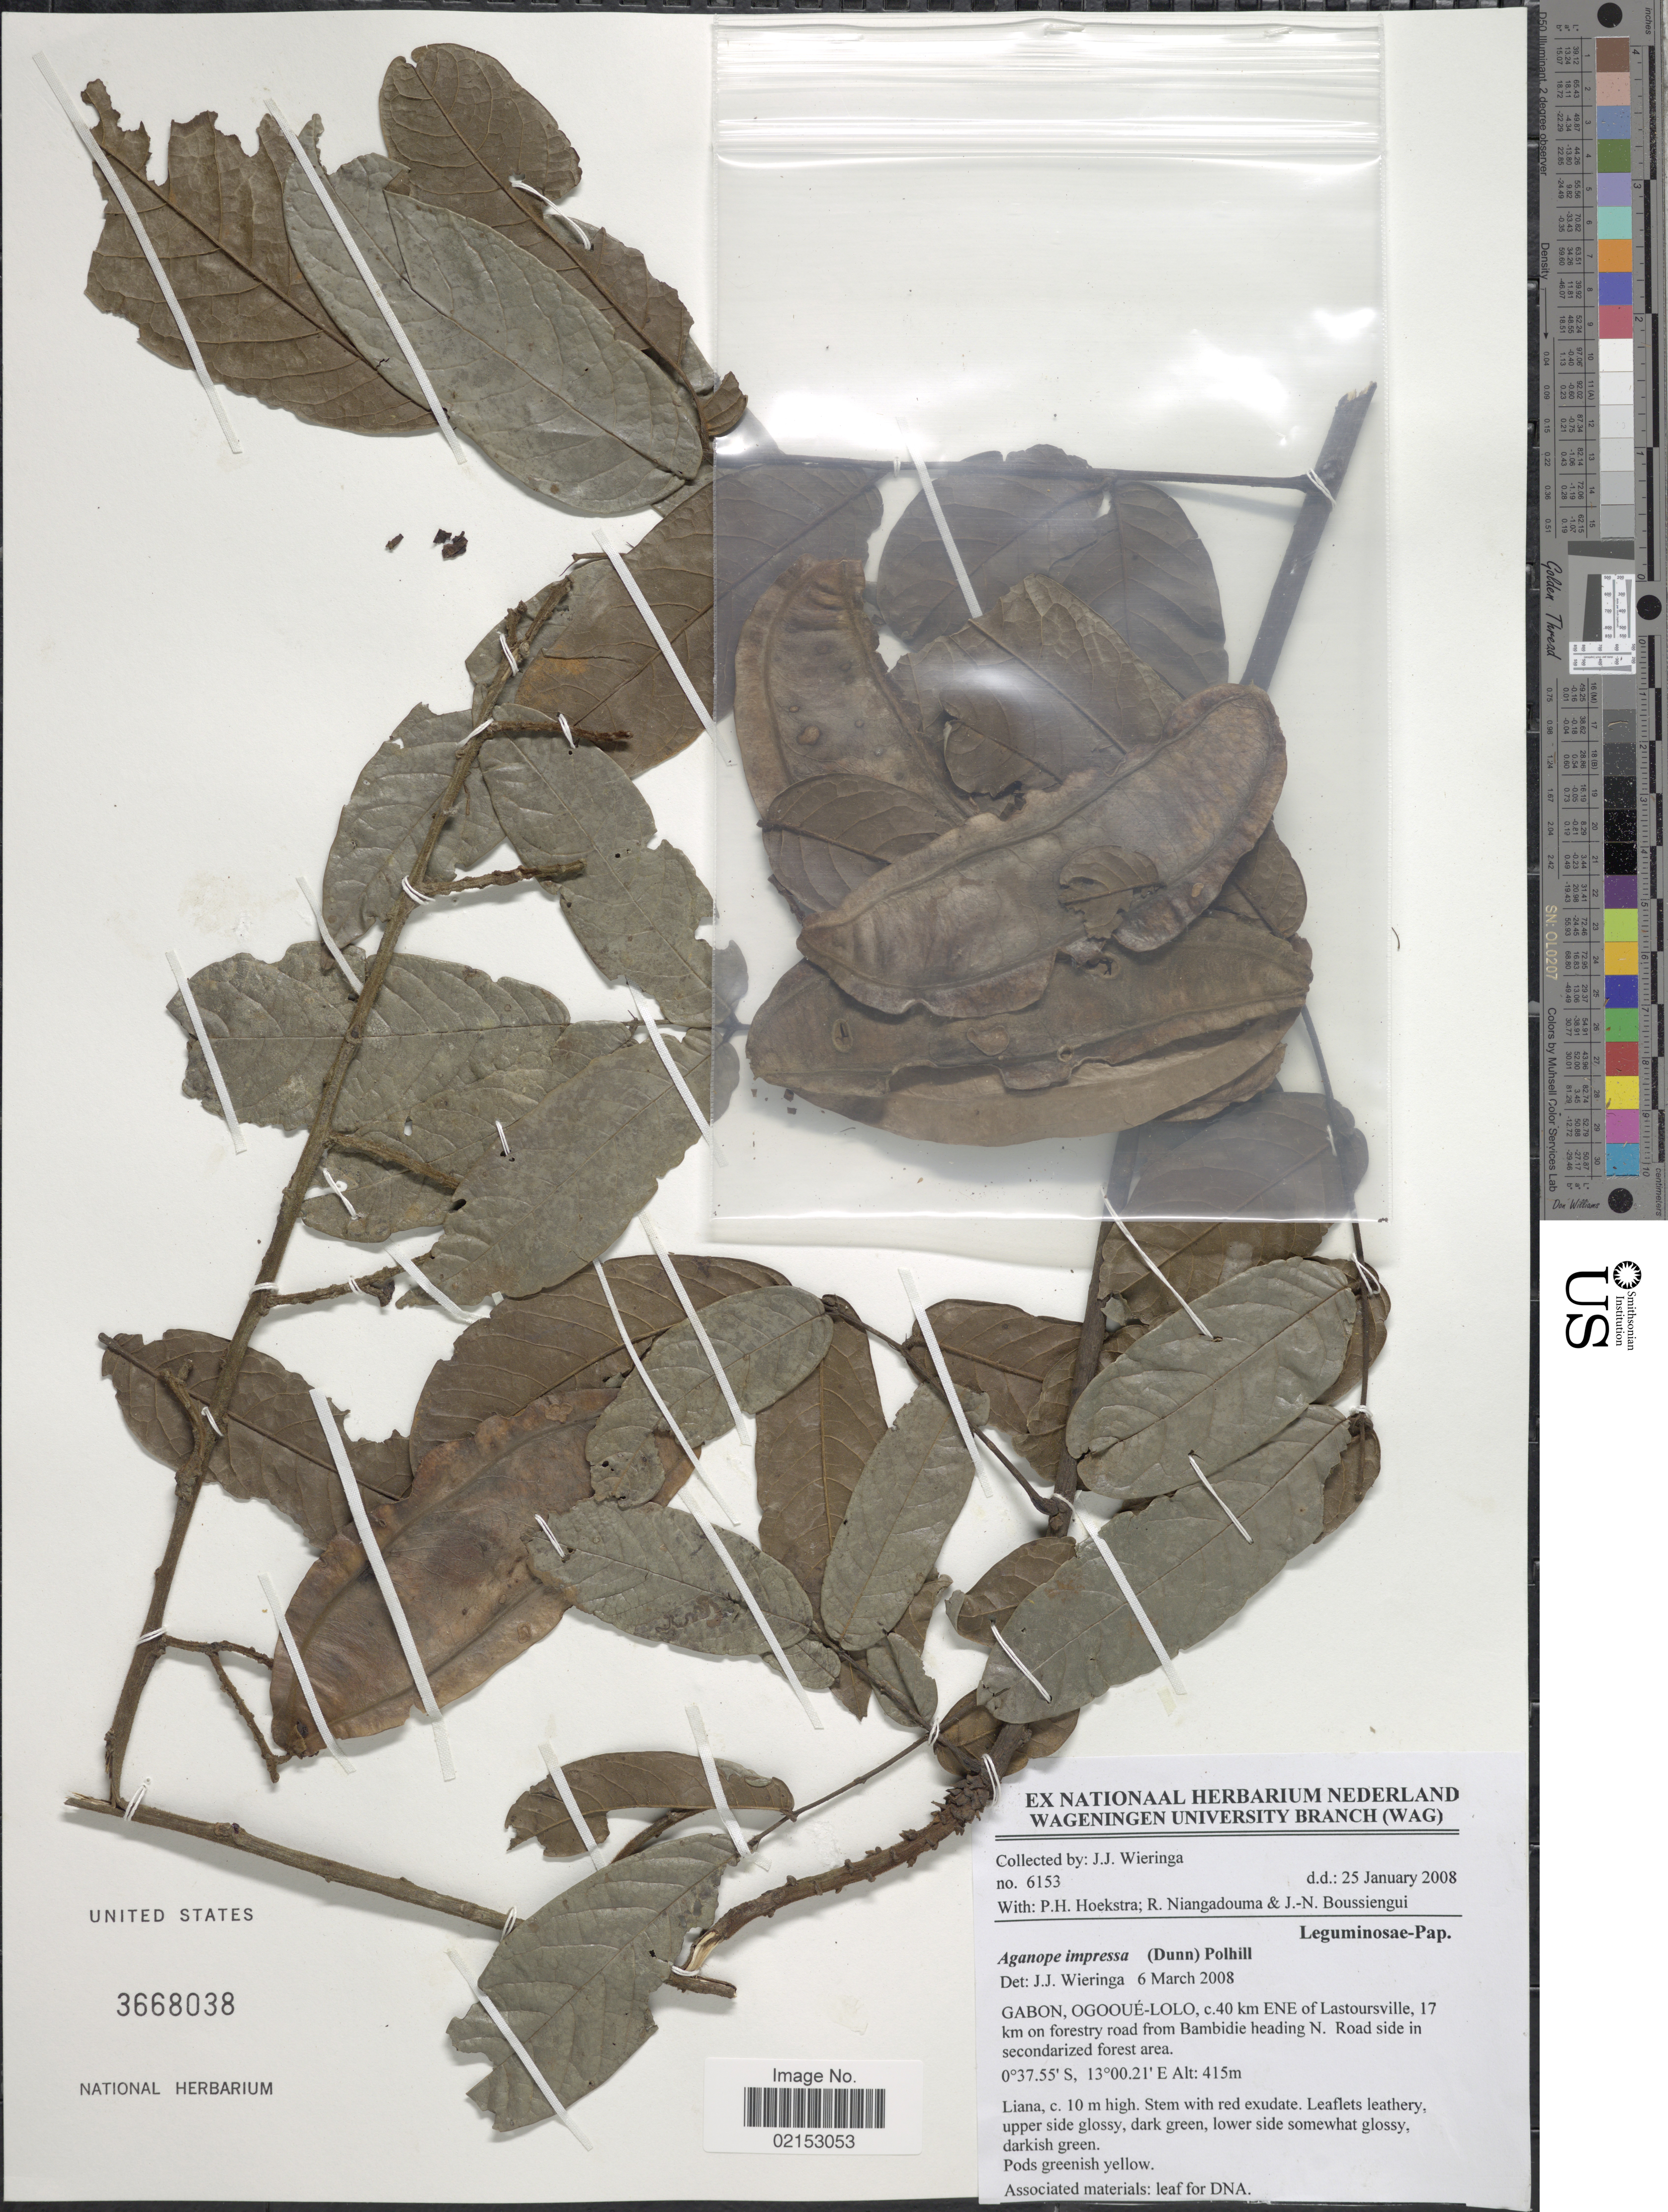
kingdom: Plantae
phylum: Tracheophyta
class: Magnoliopsida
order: Fabales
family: Fabaceae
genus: Aganope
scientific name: Aganope impressa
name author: (Dunn) Polhill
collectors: J. Wieringa, P. Hoekstra, R. Niangadouma & J. Boussiengui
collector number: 6153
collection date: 2008-01-25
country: Gabon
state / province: Ogooue-Lolo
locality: C. 40 km ENE of Lastourville, 17 km on forestry road from Bambidie heading N. Roadside in secondarized forest area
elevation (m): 415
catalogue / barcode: US 3668038